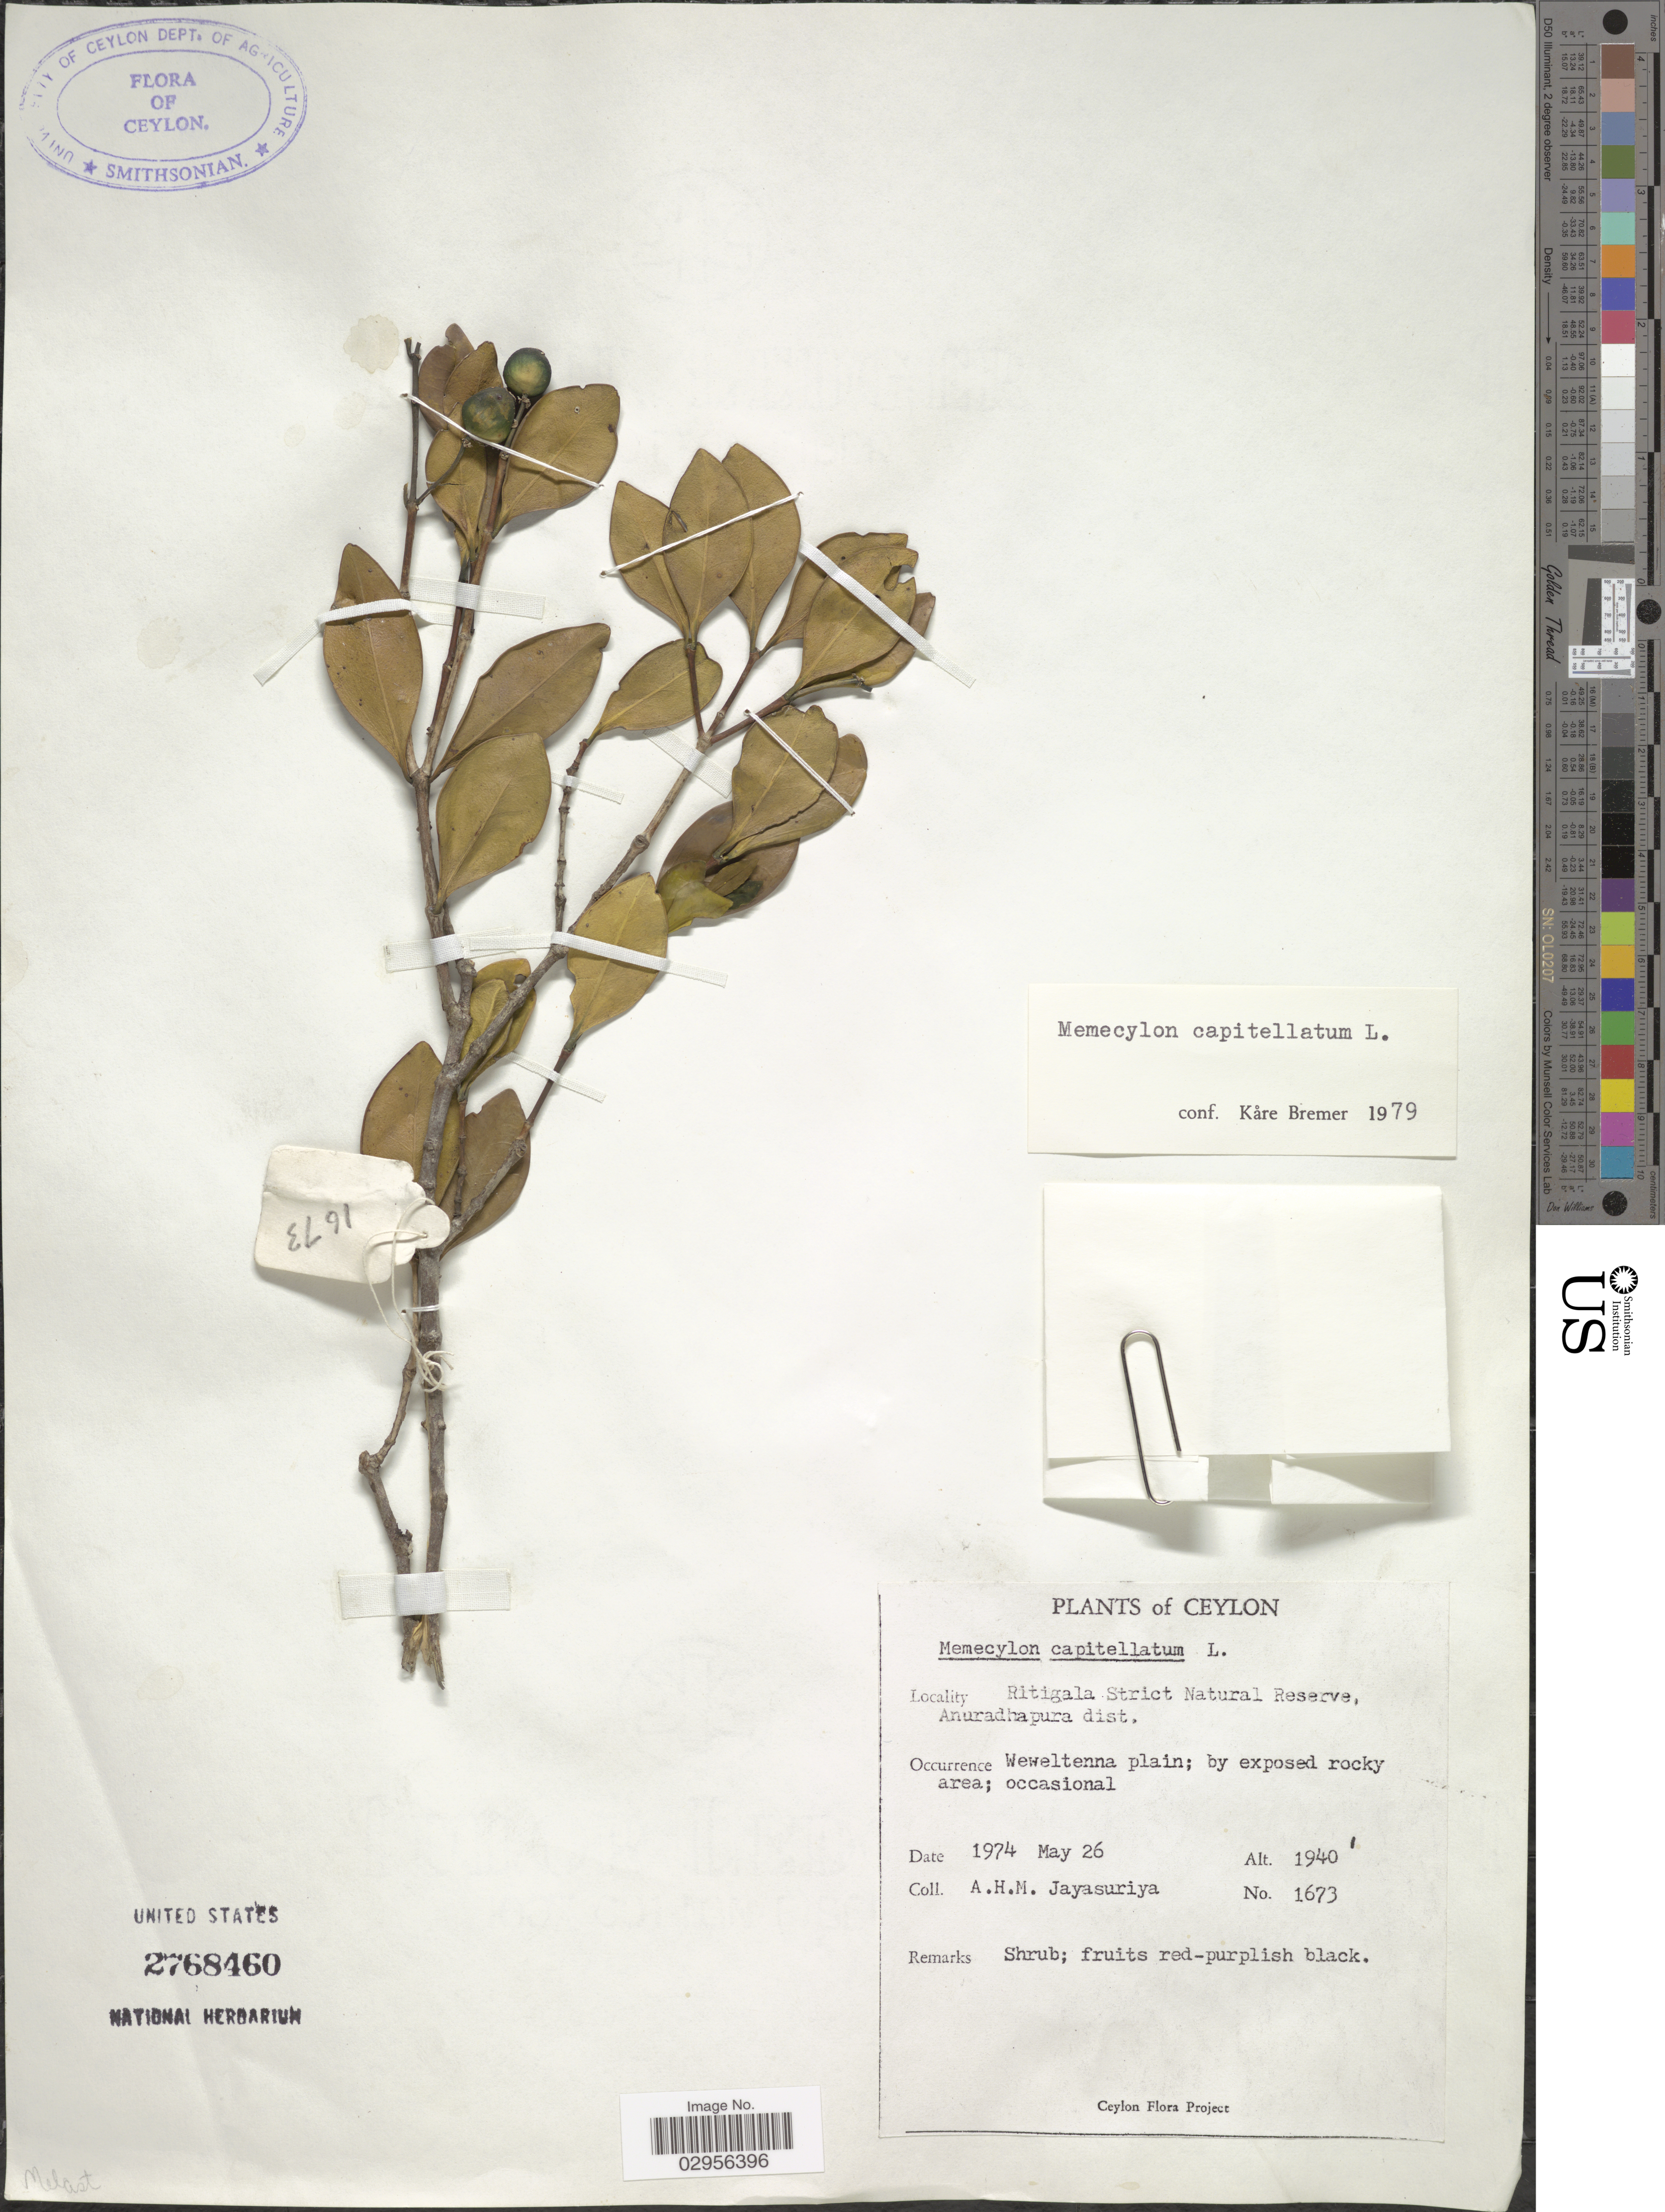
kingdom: Plantae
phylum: Tracheophyta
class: Magnoliopsida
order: Myrtales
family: Melastomataceae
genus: Memecylon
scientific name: Memecylon capitellatum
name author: L.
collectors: A. H. Jayasuriya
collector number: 1673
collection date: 1974-05-26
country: Sri Lanka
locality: Ceylon. Ritigala Strict Natural Reserve, Anuradhapura dist. Weweltenna plain.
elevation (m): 591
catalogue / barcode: US 2768460